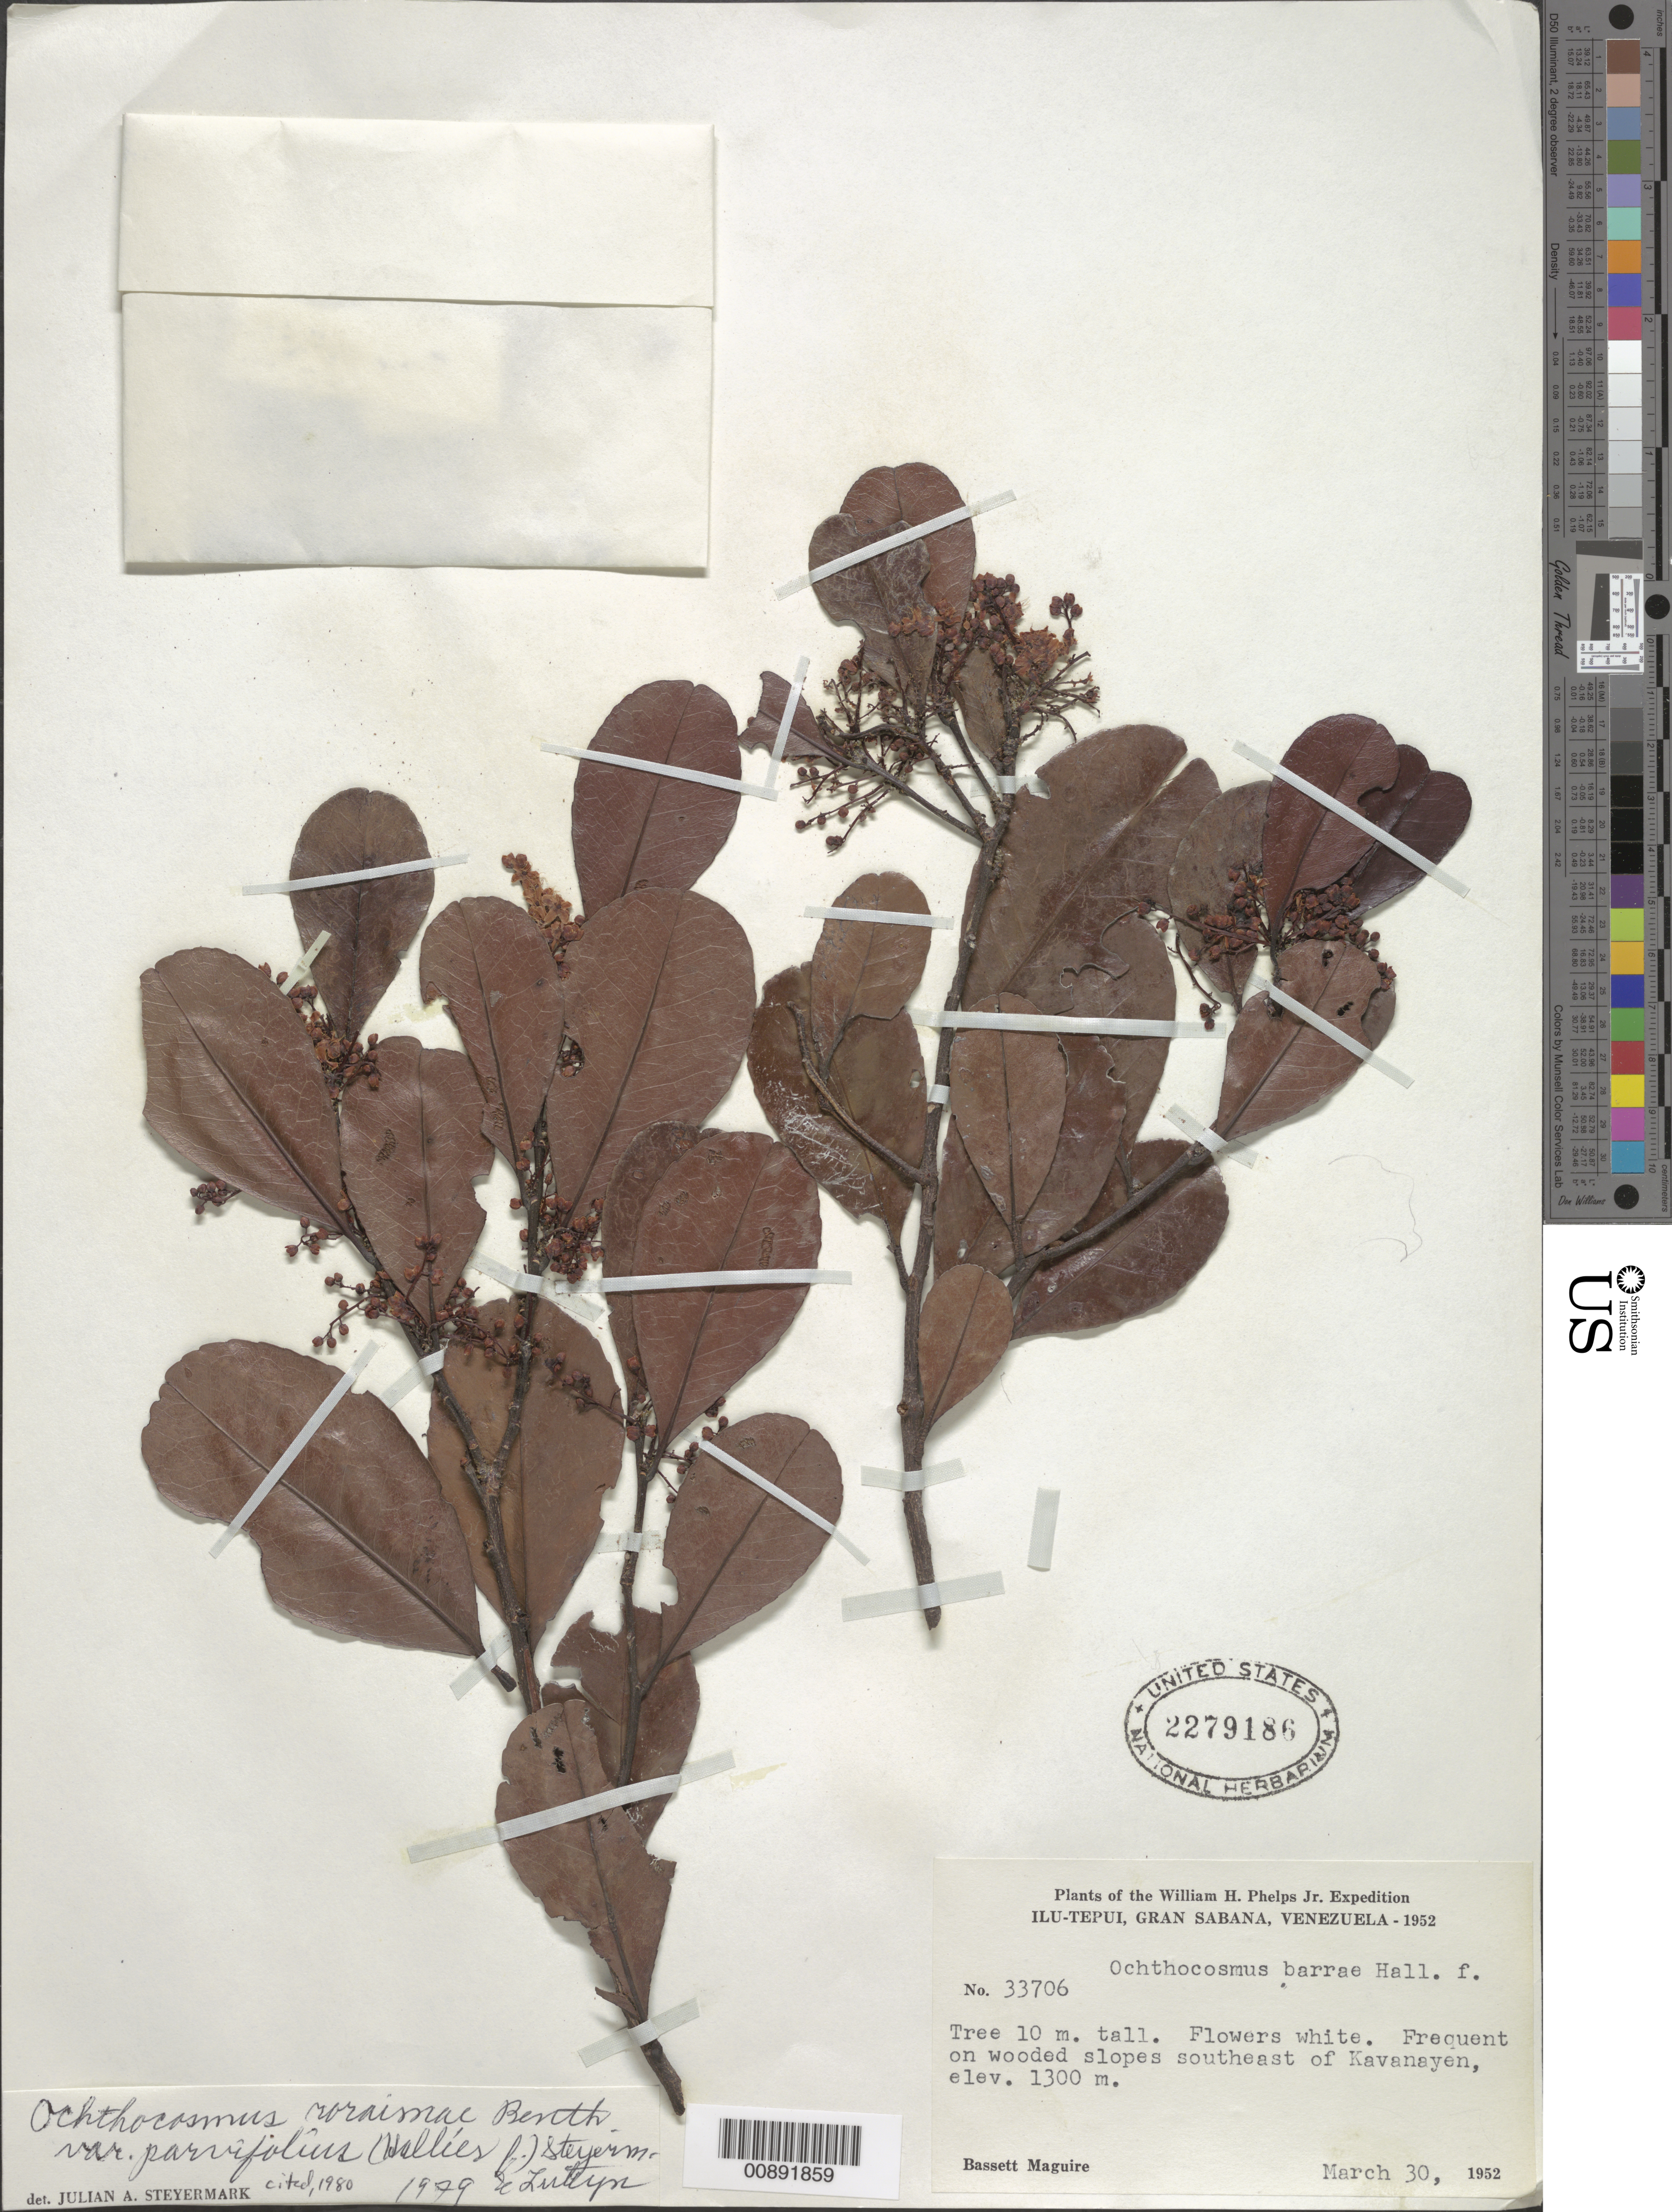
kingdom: Plantae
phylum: Tracheophyta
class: Magnoliopsida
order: Malpighiales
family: Ixonanthaceae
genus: Ochthocosmus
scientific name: Ochthocosmus roraimae var. parvifolius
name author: (Hallier f.) Steyerm.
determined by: Steyermark, Julian A., (VEN)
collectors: B. Maguire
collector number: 33706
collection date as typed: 30-Mar-52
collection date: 1952-03-30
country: Venezuela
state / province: Bolívar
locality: Gran Sabana, Ilu-tepuí, SE of Kavanayén Mission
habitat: Wooded slopes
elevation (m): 1300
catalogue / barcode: US 2279186